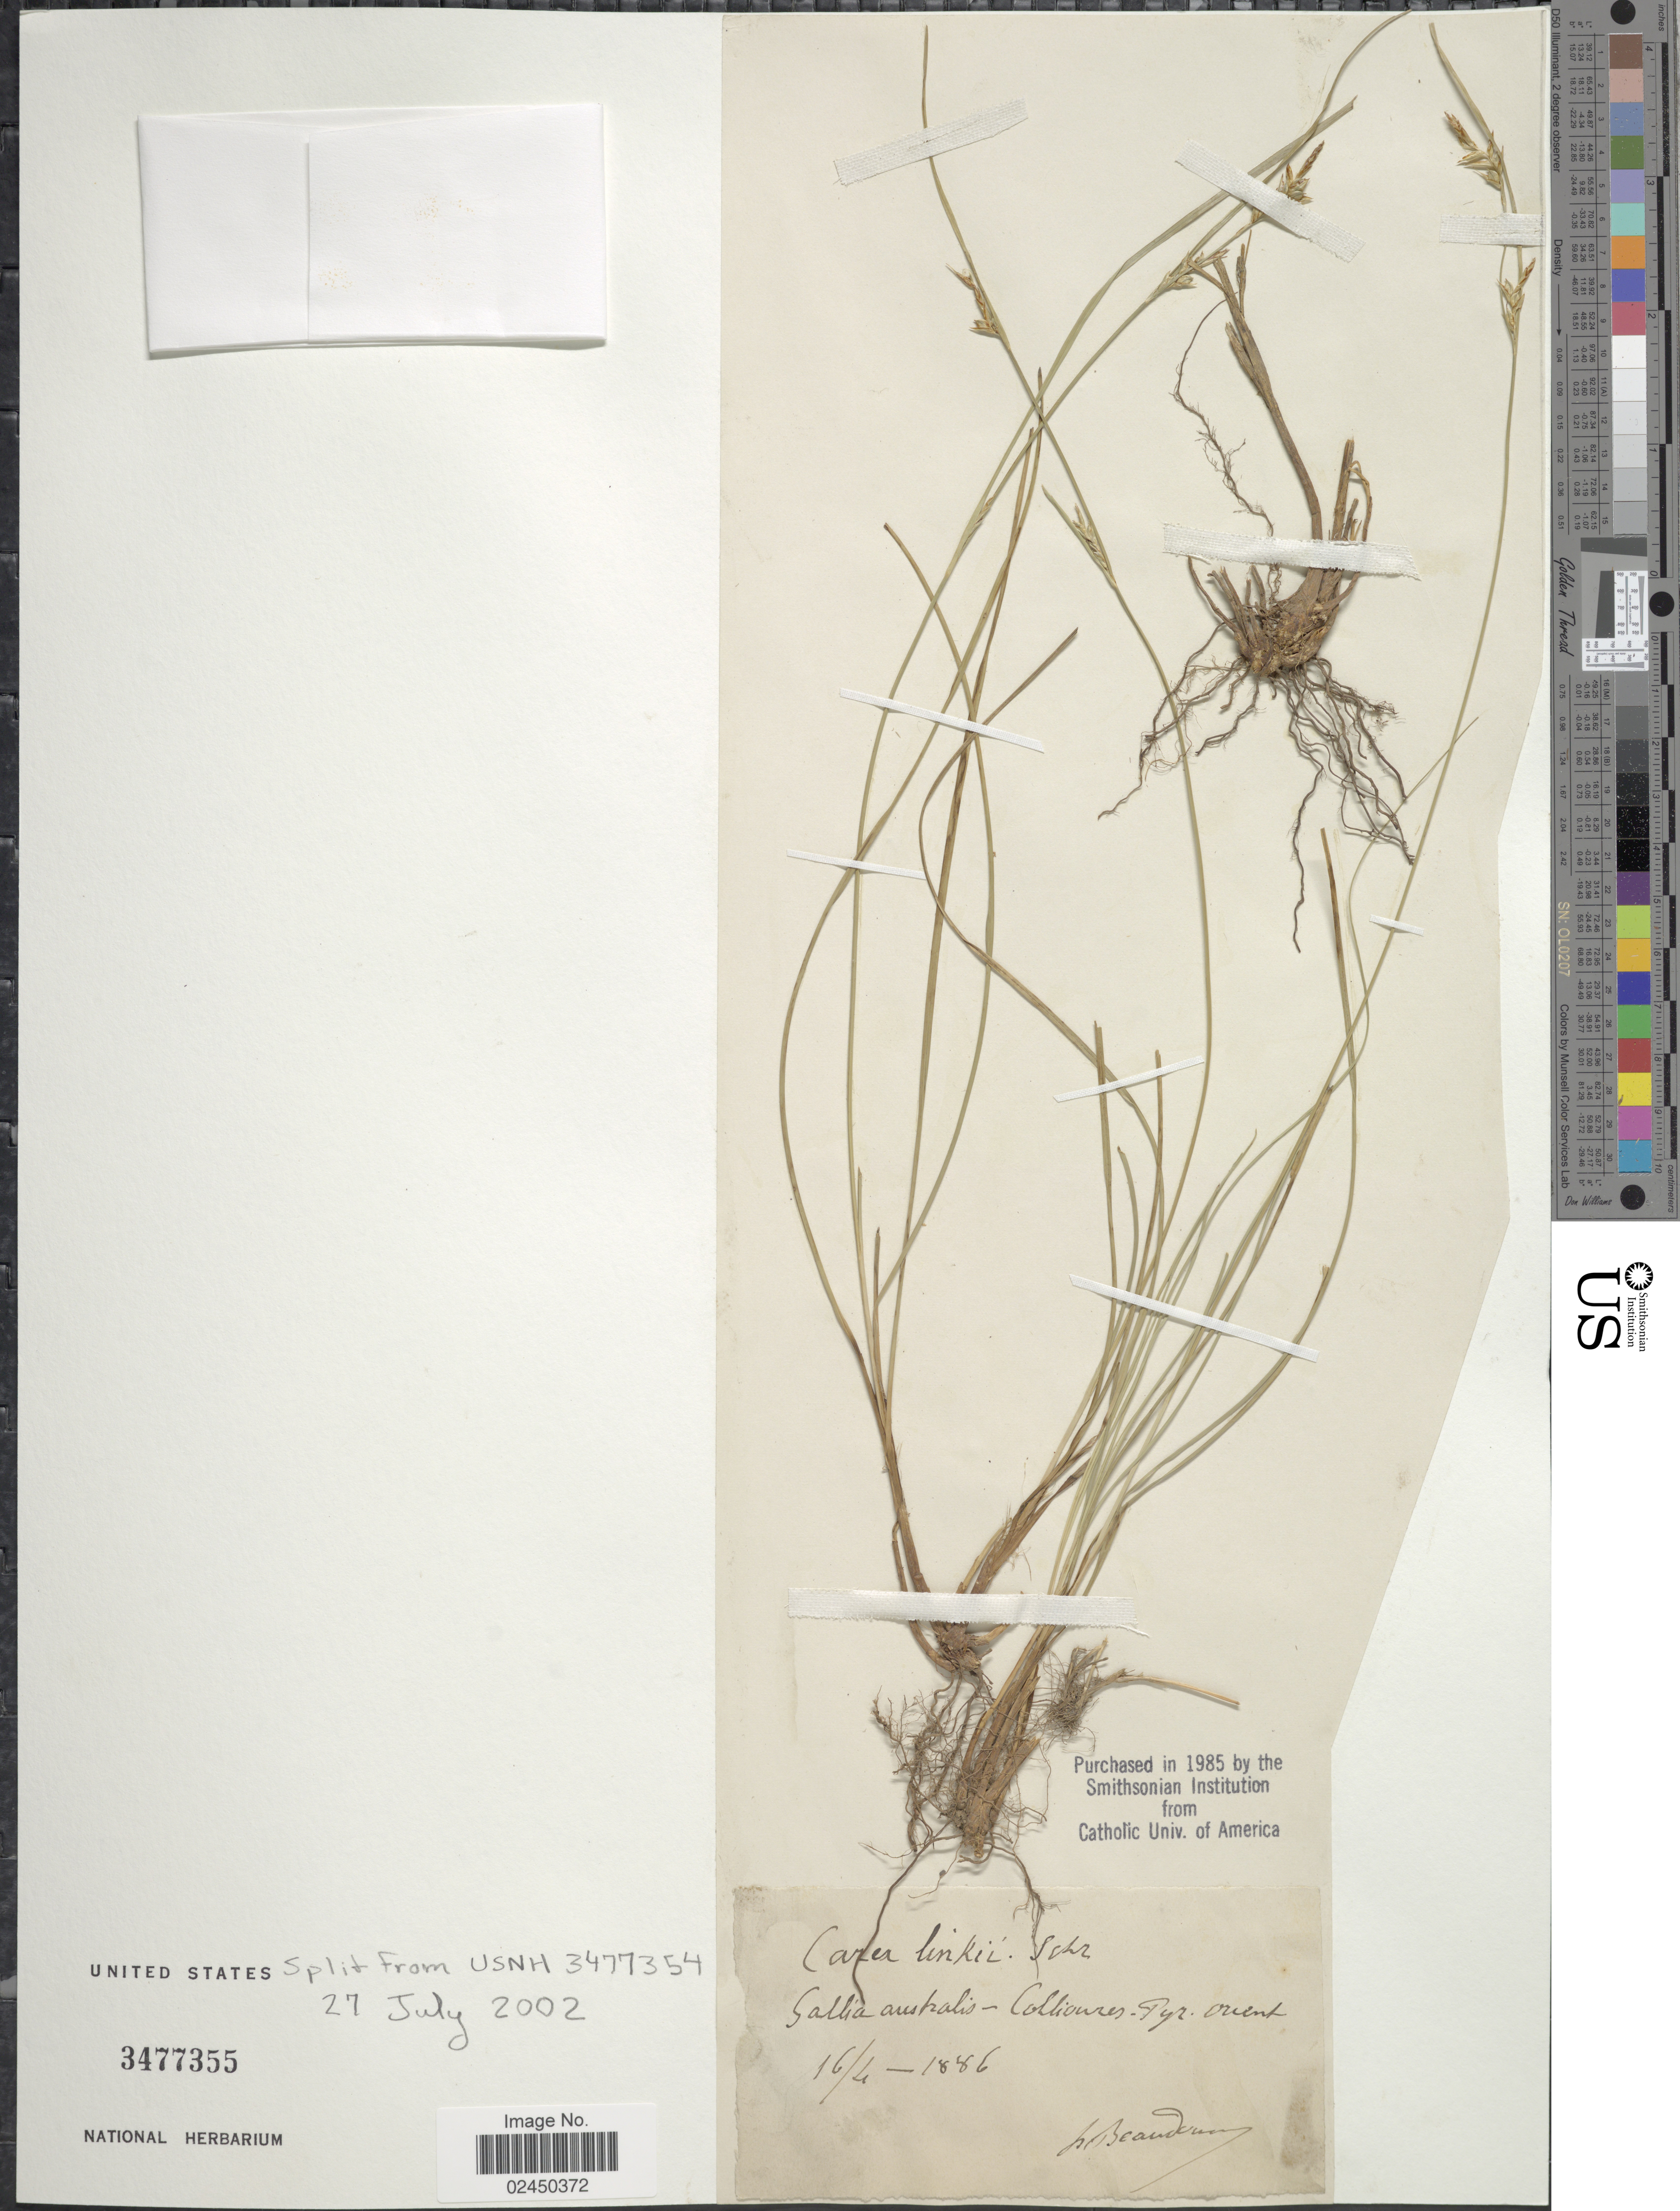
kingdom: Plantae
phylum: Tracheophyta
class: Liliopsida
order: Poales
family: Cyperaceae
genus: Carex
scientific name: Carex distachya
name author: Desf.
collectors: Beaudouin, H.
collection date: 1886-04-16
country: France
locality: Gallia australis: Collioures-Pyr., Orient. [interpreted]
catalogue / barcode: US 3477355